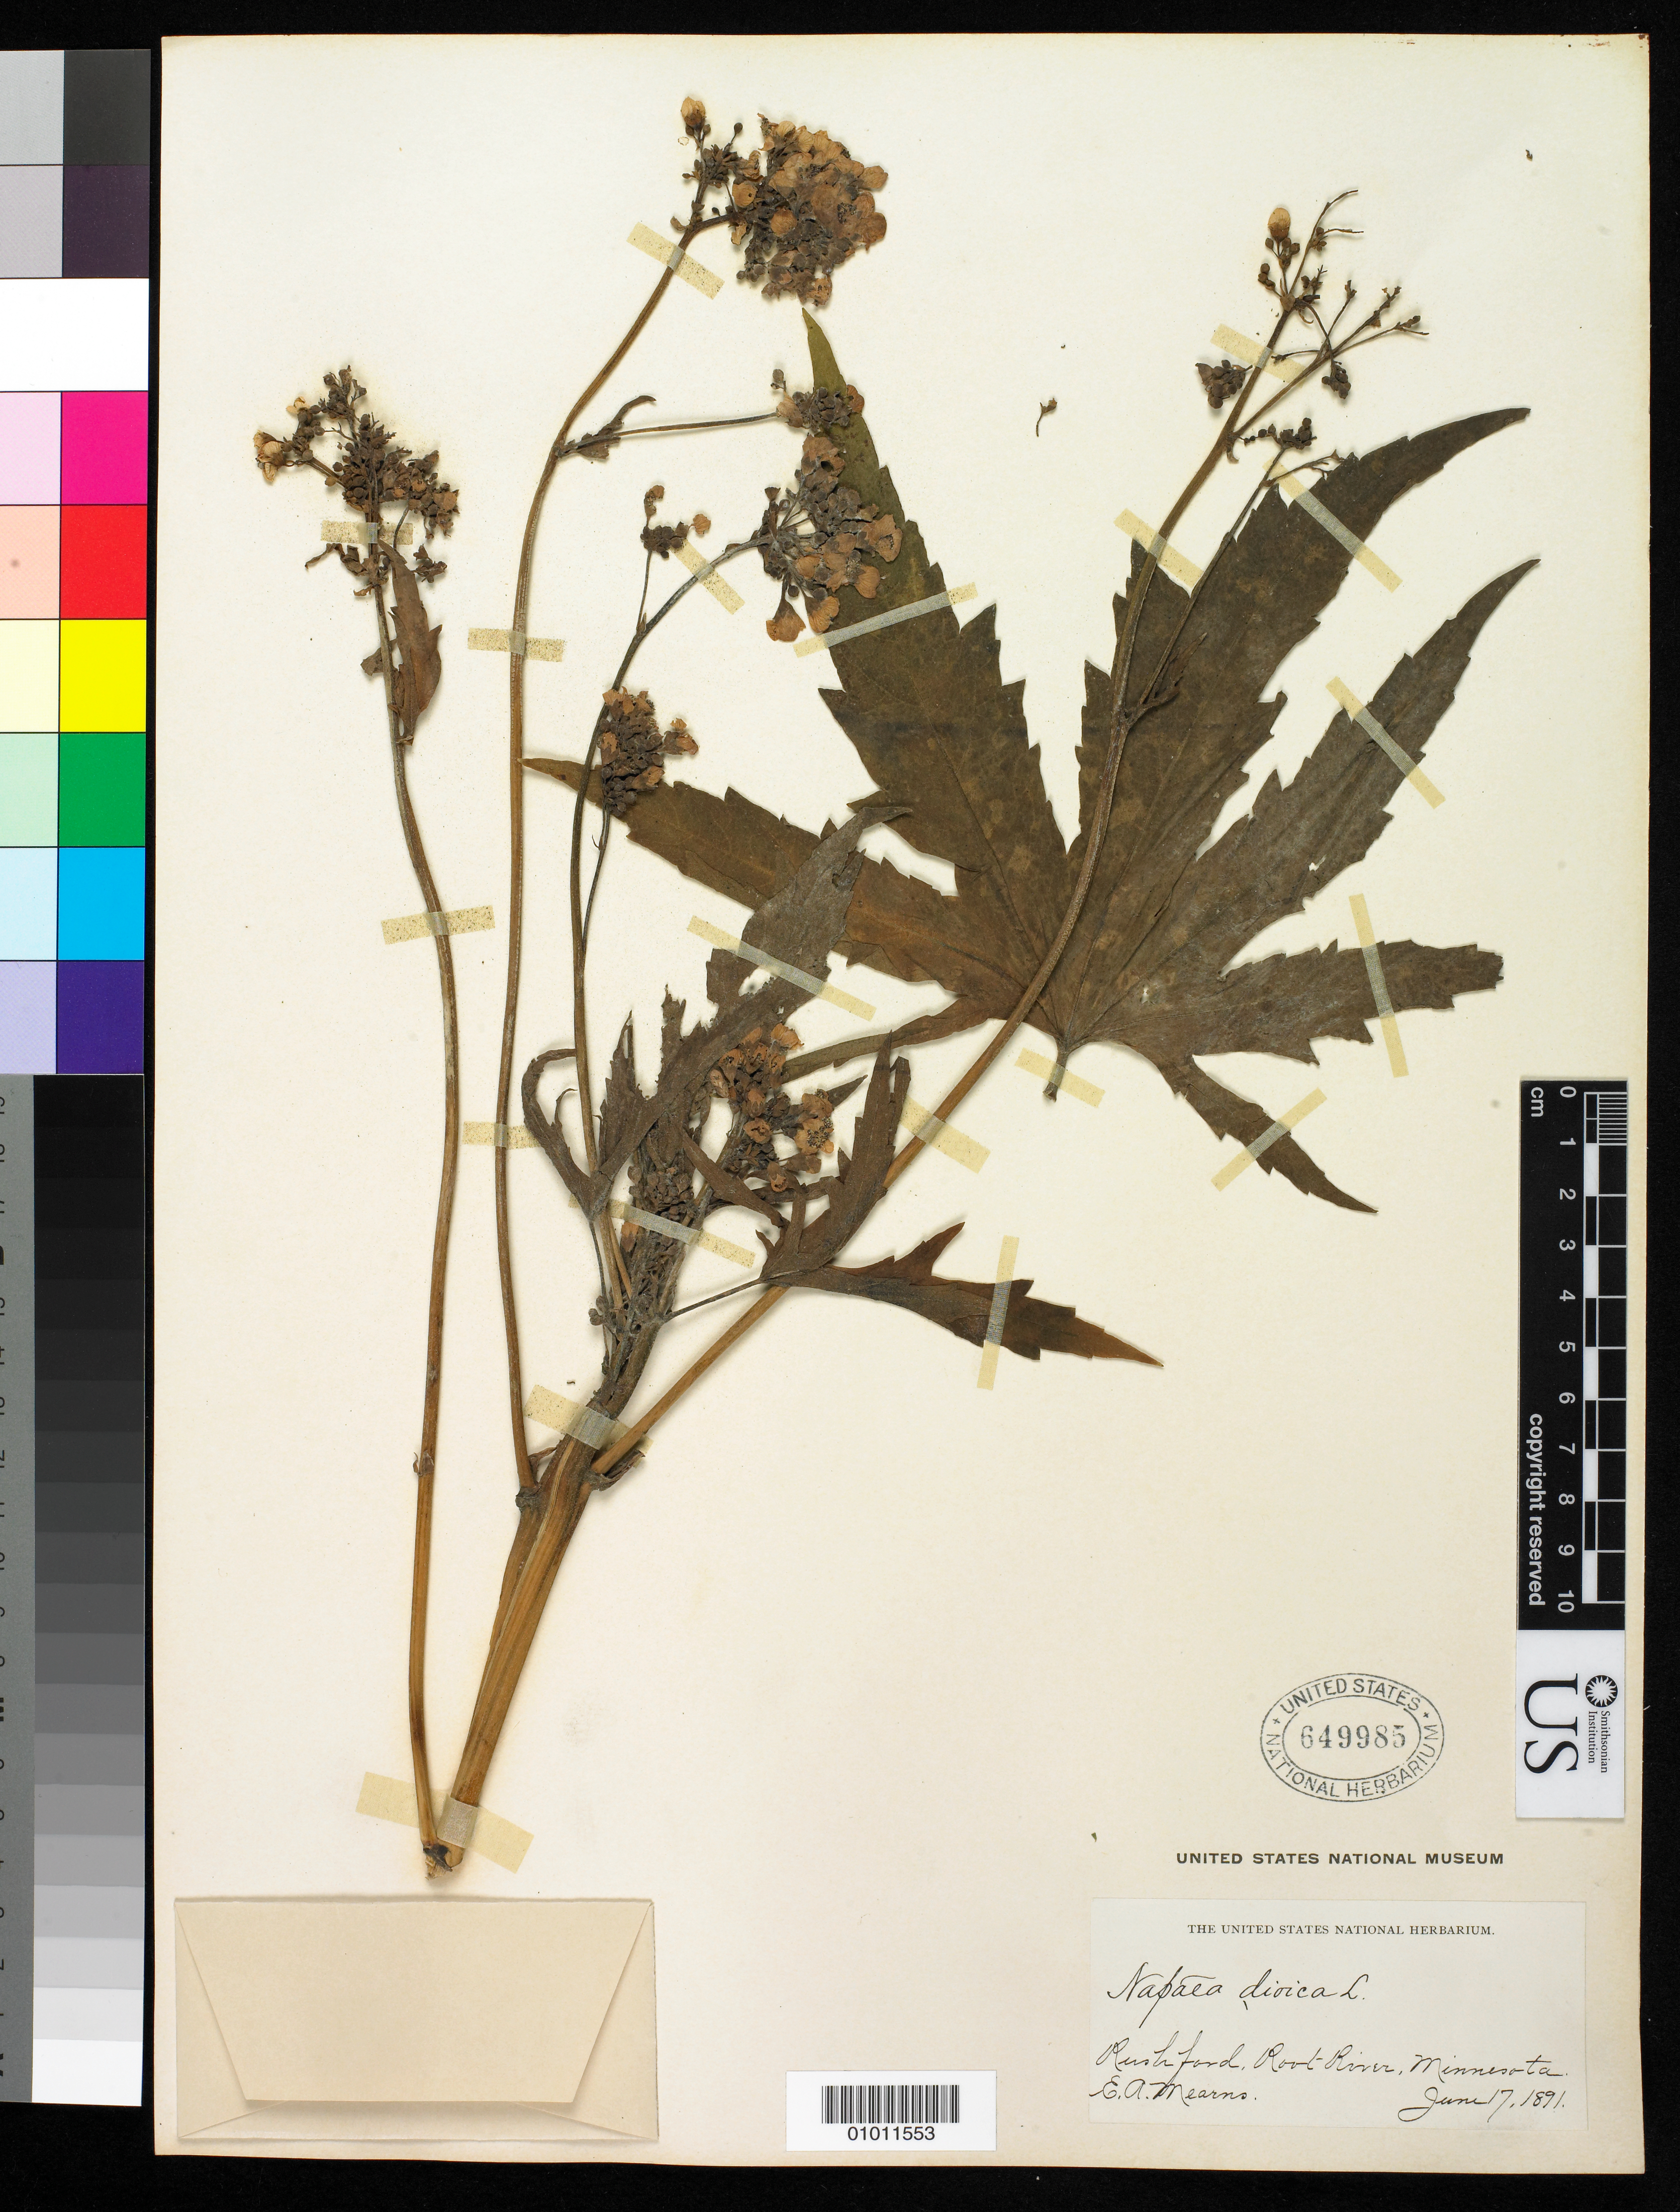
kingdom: Plantae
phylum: Tracheophyta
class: Magnoliopsida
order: Malvales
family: Malvaceae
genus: Napaea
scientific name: Napaea dioica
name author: L.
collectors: E. A. Mearns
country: United States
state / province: Minnesota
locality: Rushford, Root River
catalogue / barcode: US 649985